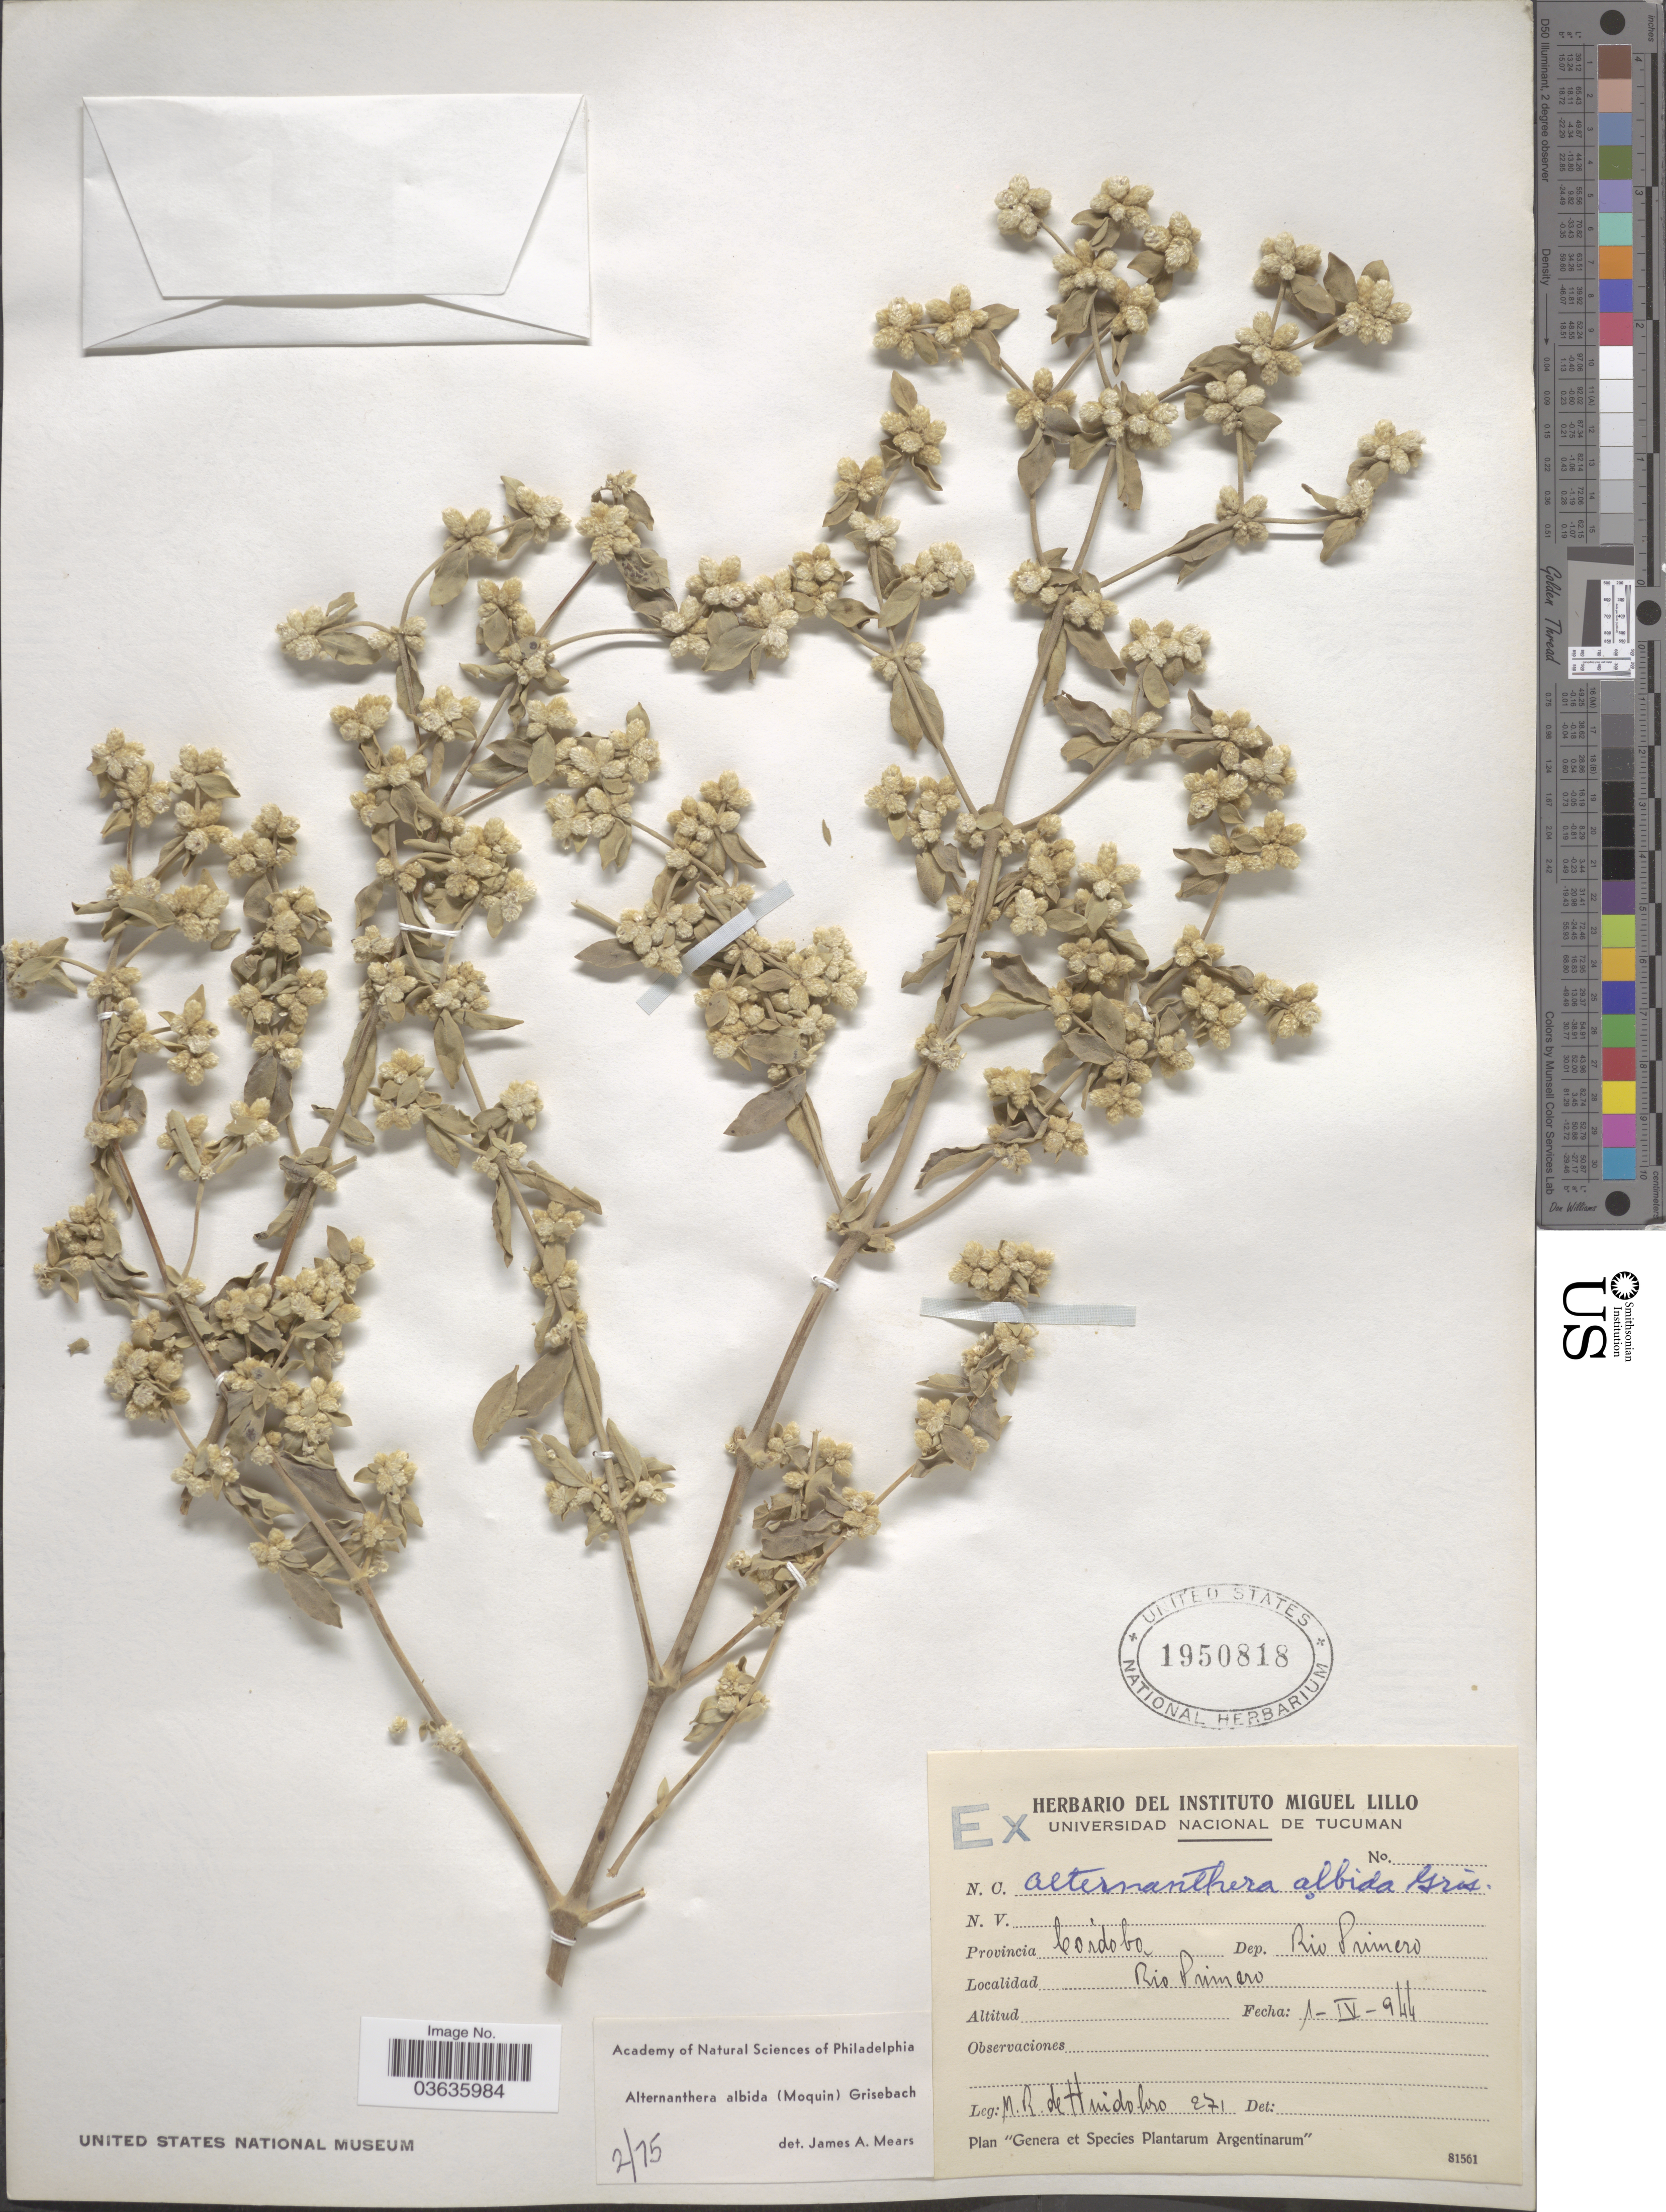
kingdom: Plantae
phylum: Tracheophyta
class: Magnoliopsida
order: Caryophyllales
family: Amaranthaceae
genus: Alternanthera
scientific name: Alternanthera albida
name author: (Moq.) Griseb.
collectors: M. Ruiz Huidobro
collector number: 271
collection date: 1944-04-01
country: Argentina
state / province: Cordoba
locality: Dep. Rio Primero. Rio Primero.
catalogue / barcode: US 1950818